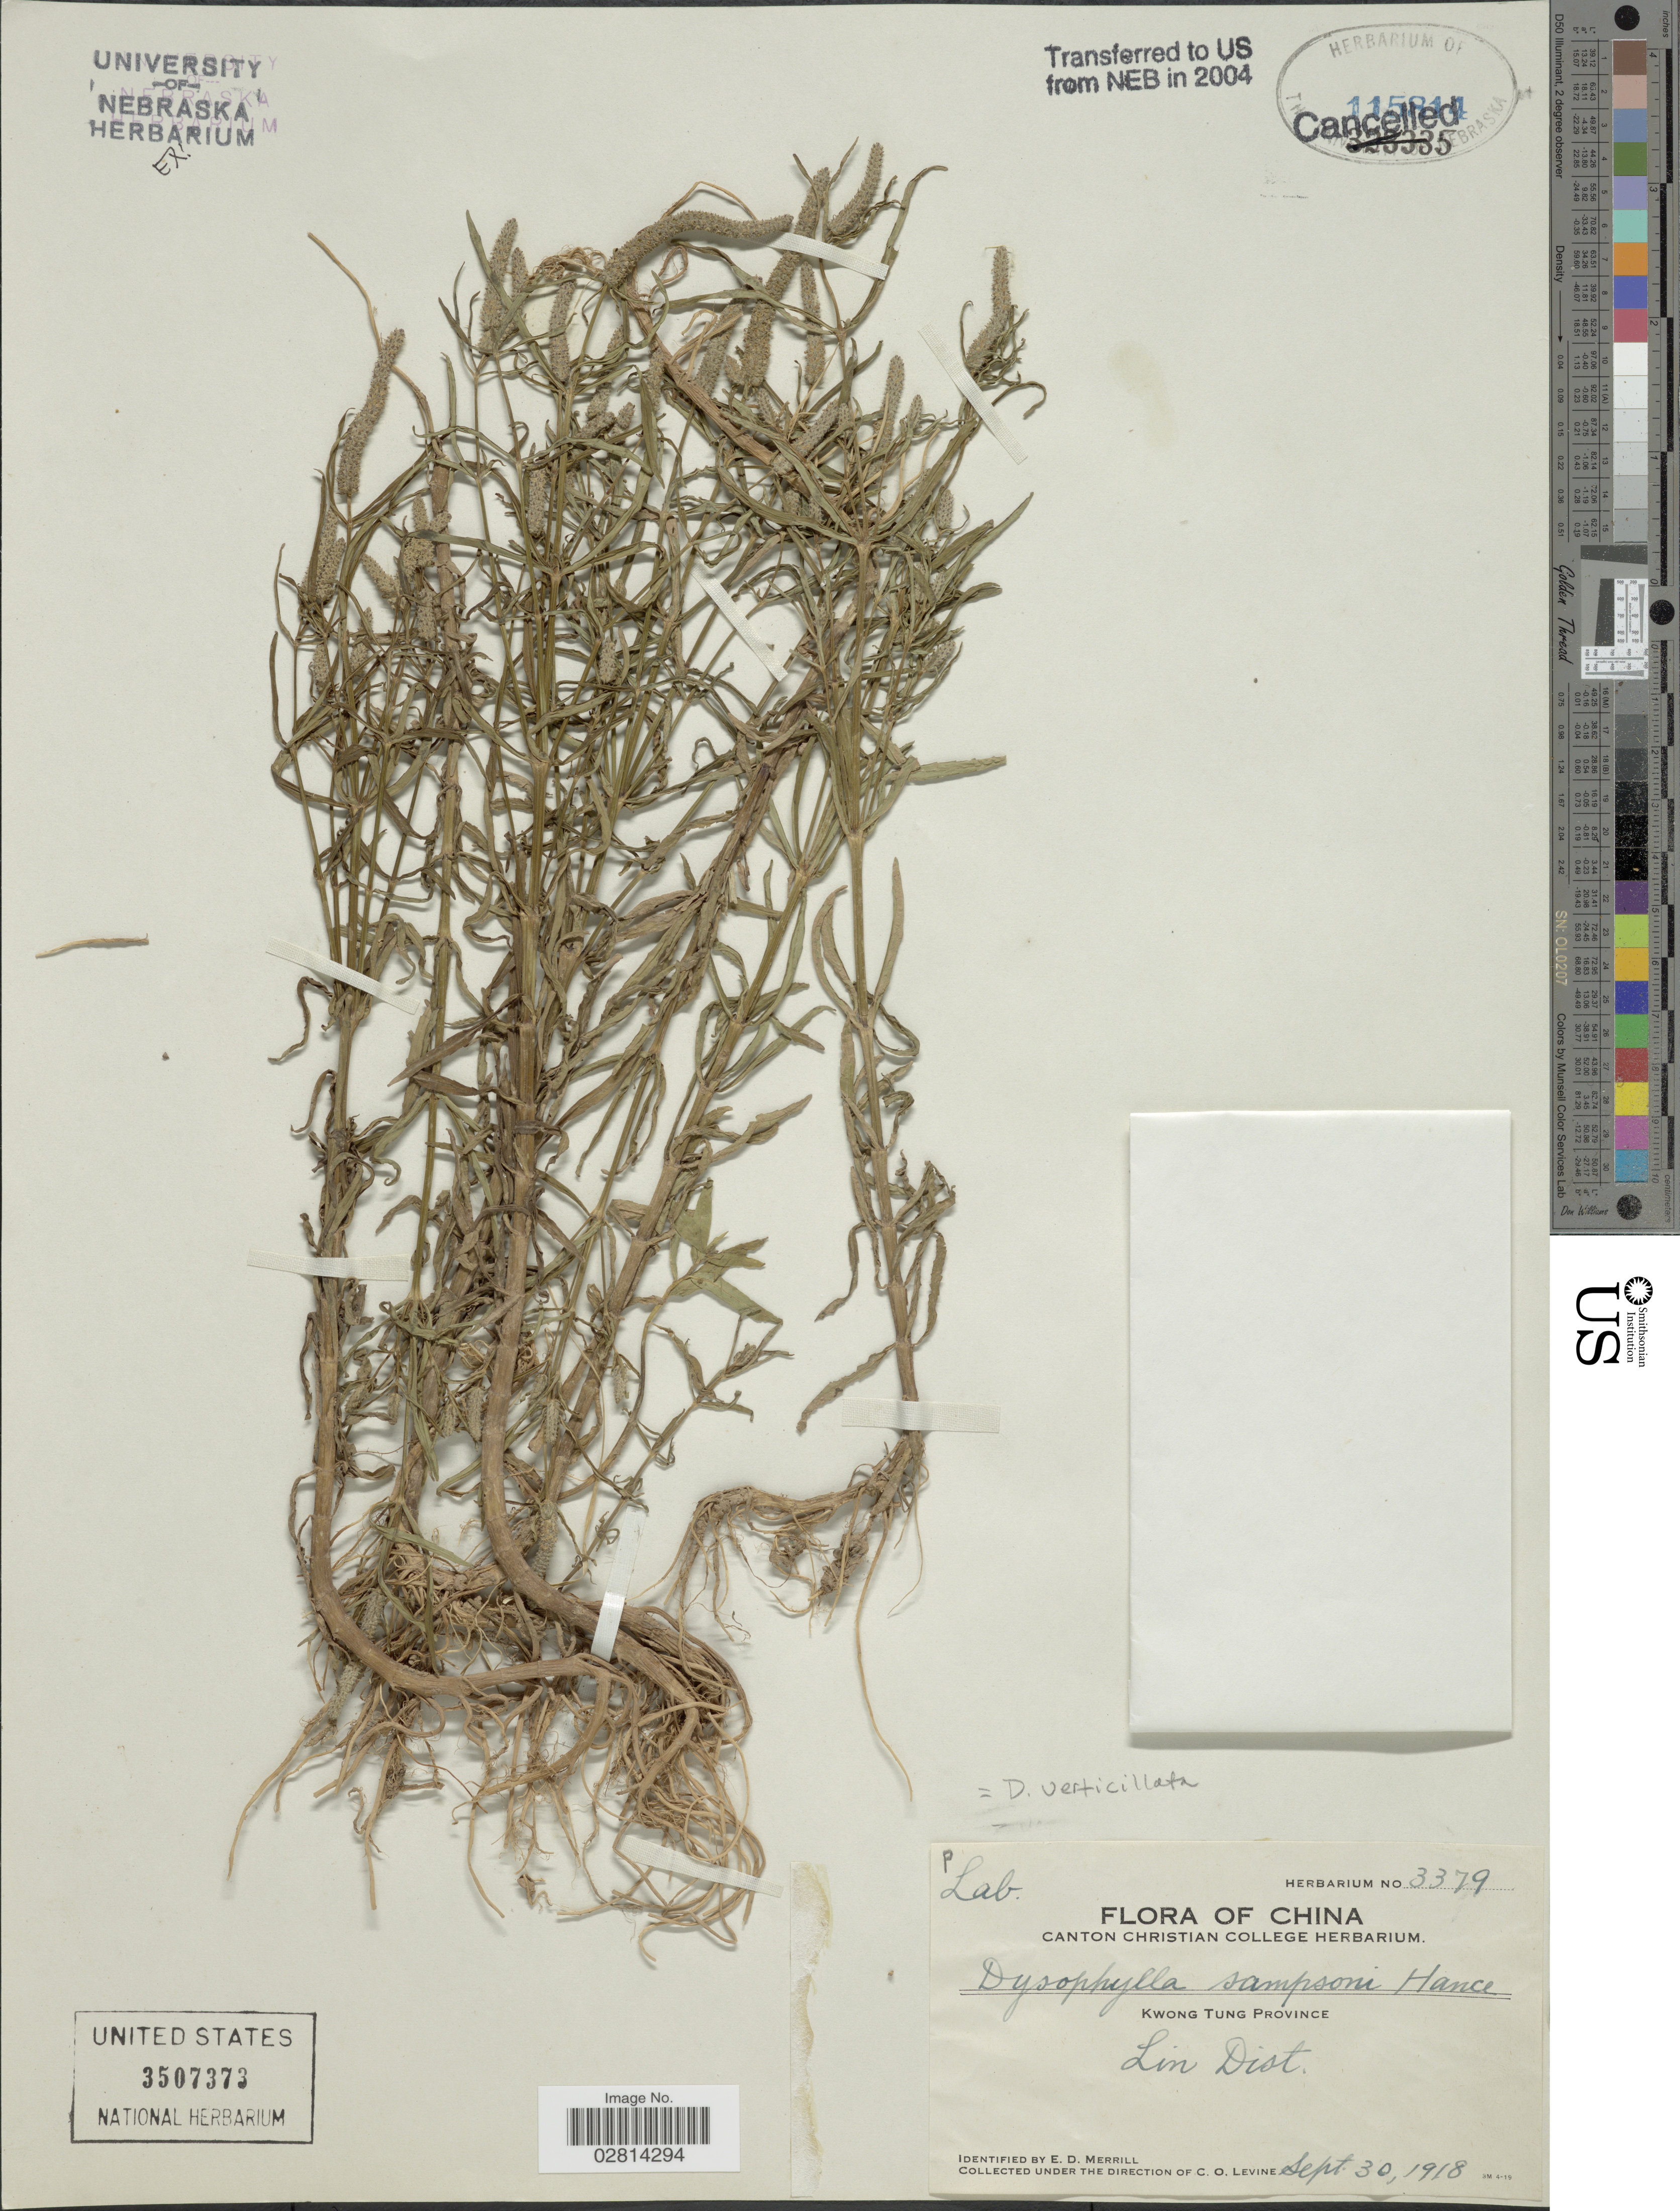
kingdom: Plantae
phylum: Tracheophyta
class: Magnoliopsida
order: Lamiales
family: Lamiaceae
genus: Pogostemon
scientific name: Pogostemon stellatus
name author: (Lour.) Kuntze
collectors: C. O. Levine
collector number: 3379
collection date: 1918-09-30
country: China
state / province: Guangdong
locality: Kwong Tung Province. Lin Dist.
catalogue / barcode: US 3507373